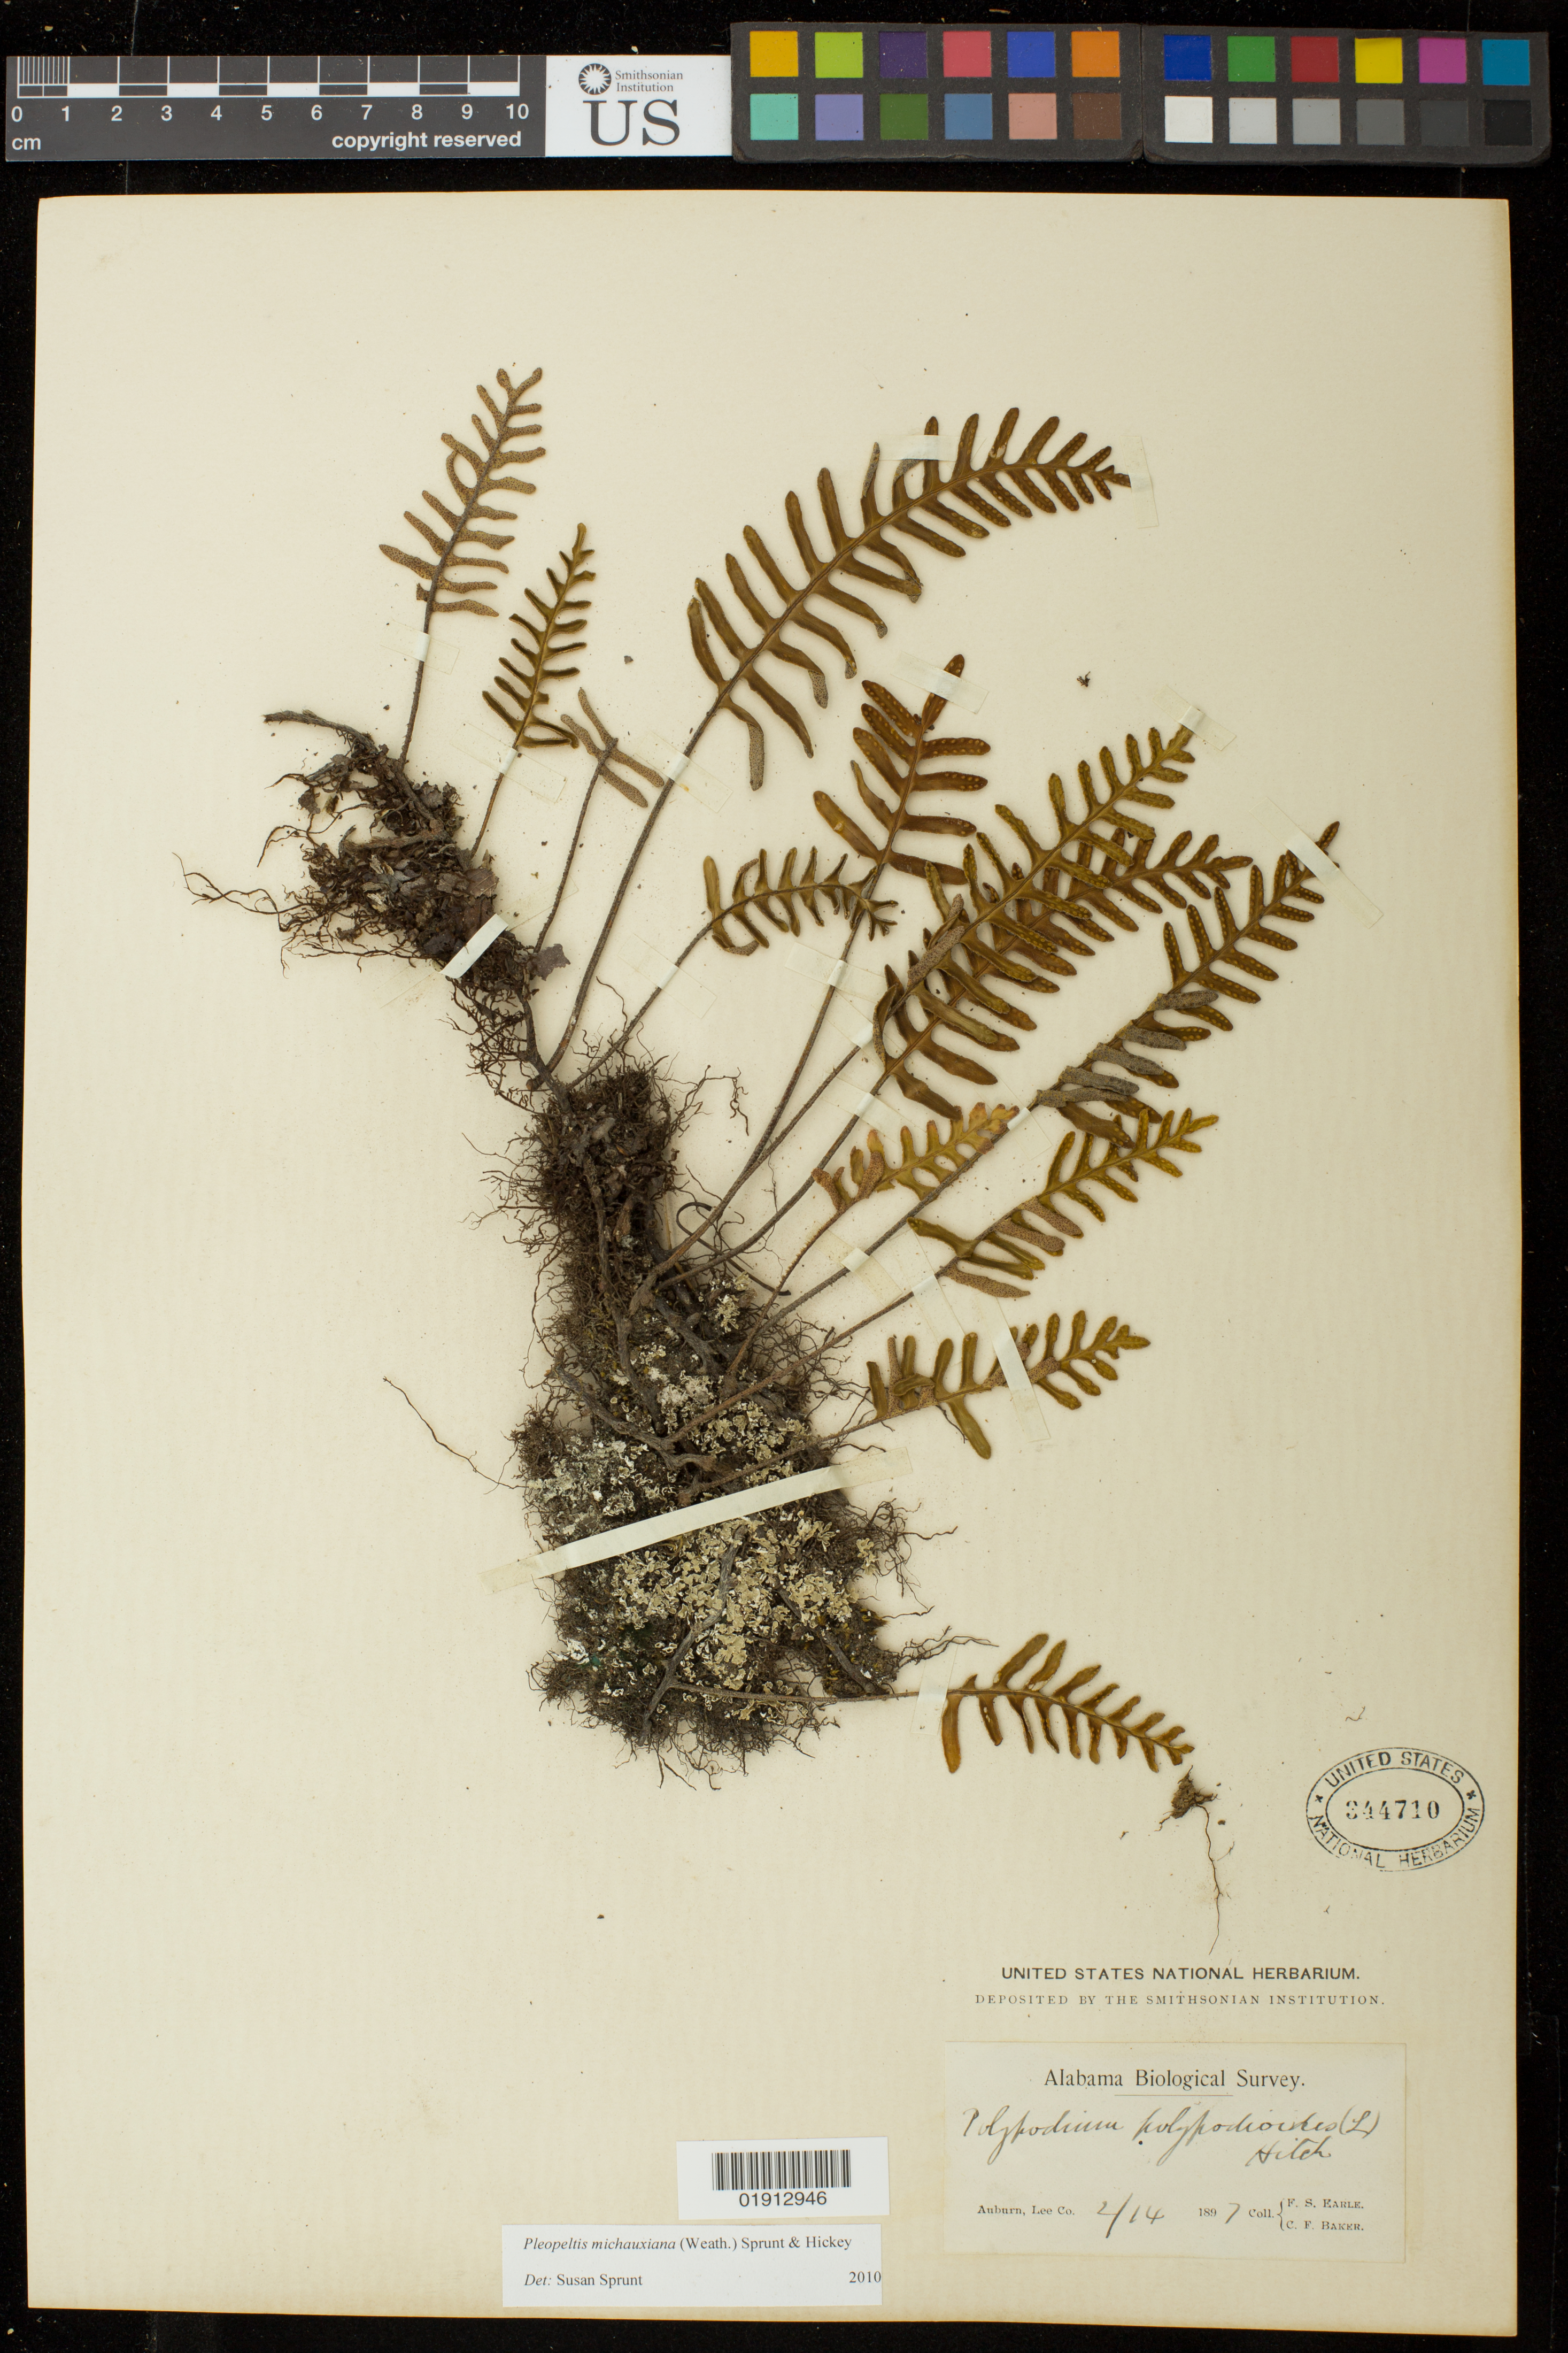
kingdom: Plantae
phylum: Tracheophyta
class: Polypodiopsida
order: Polypodiales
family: Polypodiaceae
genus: Pleopeltis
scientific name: Pleopeltis michauxiana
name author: (Weath.) Hickey & Sprunt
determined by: Sprunt, S. V.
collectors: F. S. Earle & C. F. Baker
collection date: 1897-02-14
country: United States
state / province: Alabama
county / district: Lee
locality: Auburn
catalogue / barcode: US 344710